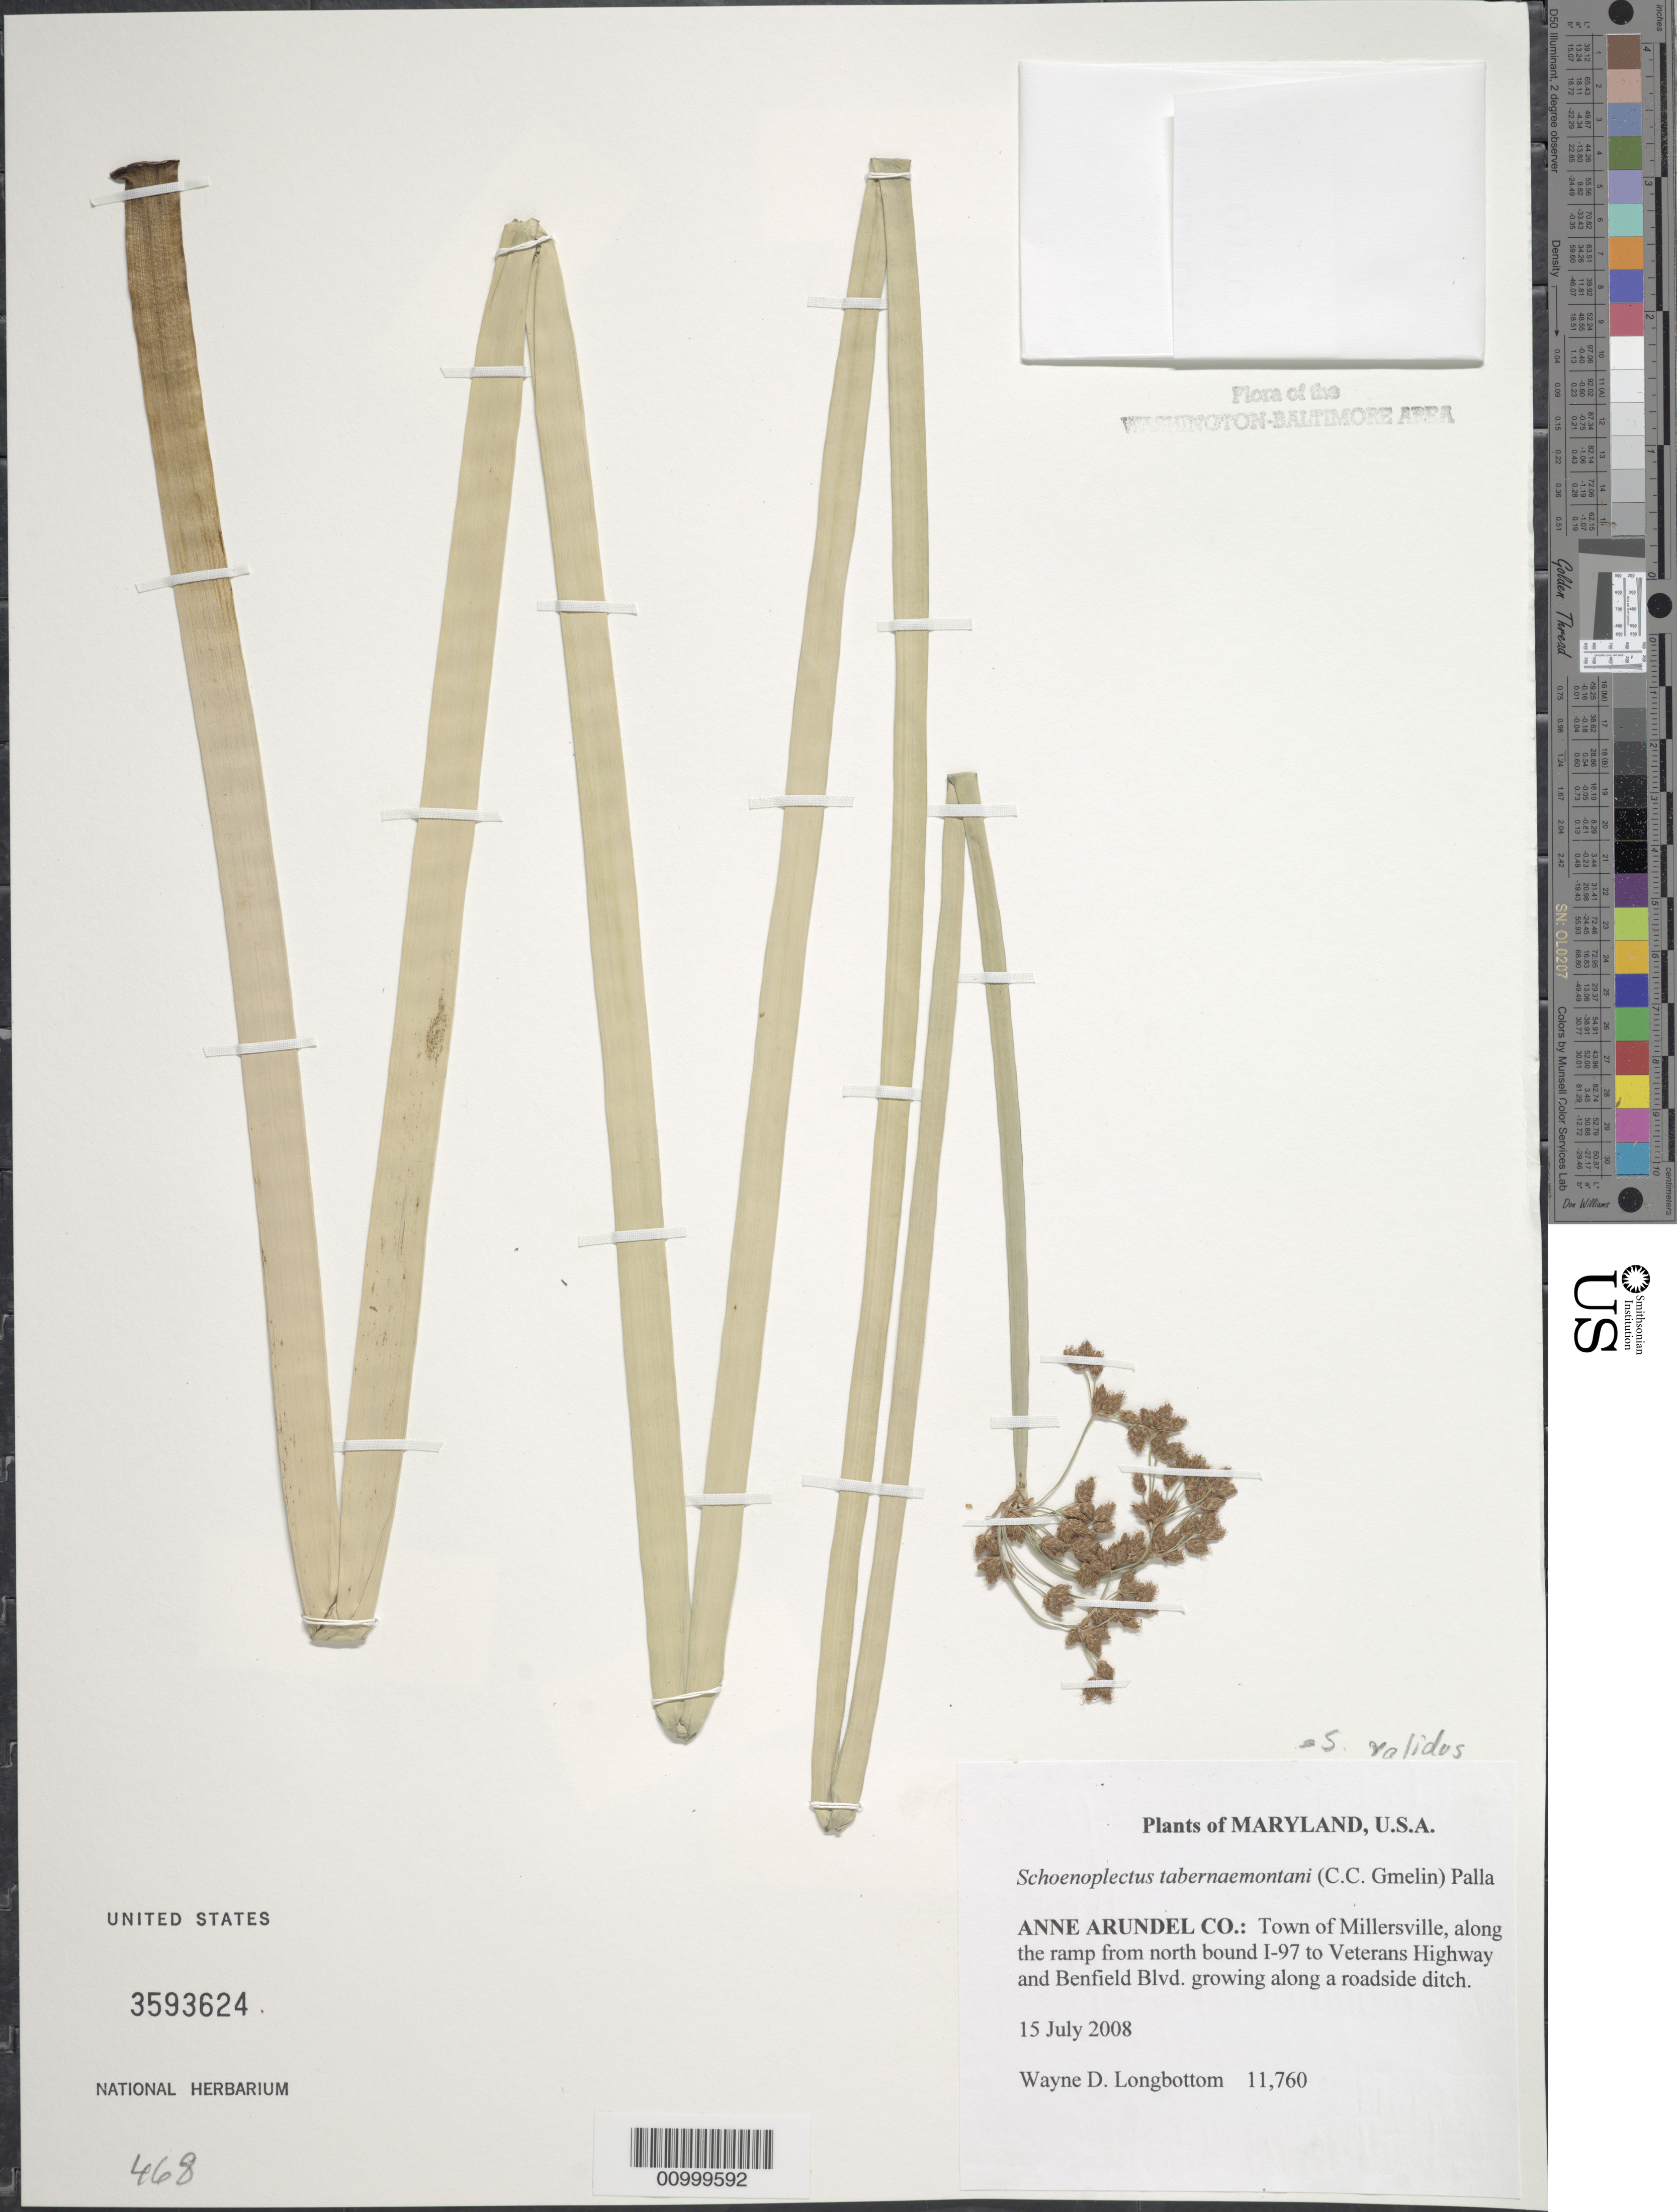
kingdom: Plantae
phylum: Tracheophyta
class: Liliopsida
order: Poales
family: Cyperaceae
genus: Schoenoplectus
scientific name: Schoenoplectus validus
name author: (Vahl) Á. Löve & D. Löve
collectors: W. D. Longbottom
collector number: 11760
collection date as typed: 15 July 2008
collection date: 2008-07-15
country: United States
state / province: Maryland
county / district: Anne Arundel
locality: Town of Millersville, along the ramp from north bound I-97 to Veterans Highway and Benfield Blvd.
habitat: growing along a roadside ditch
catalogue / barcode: US 3593624